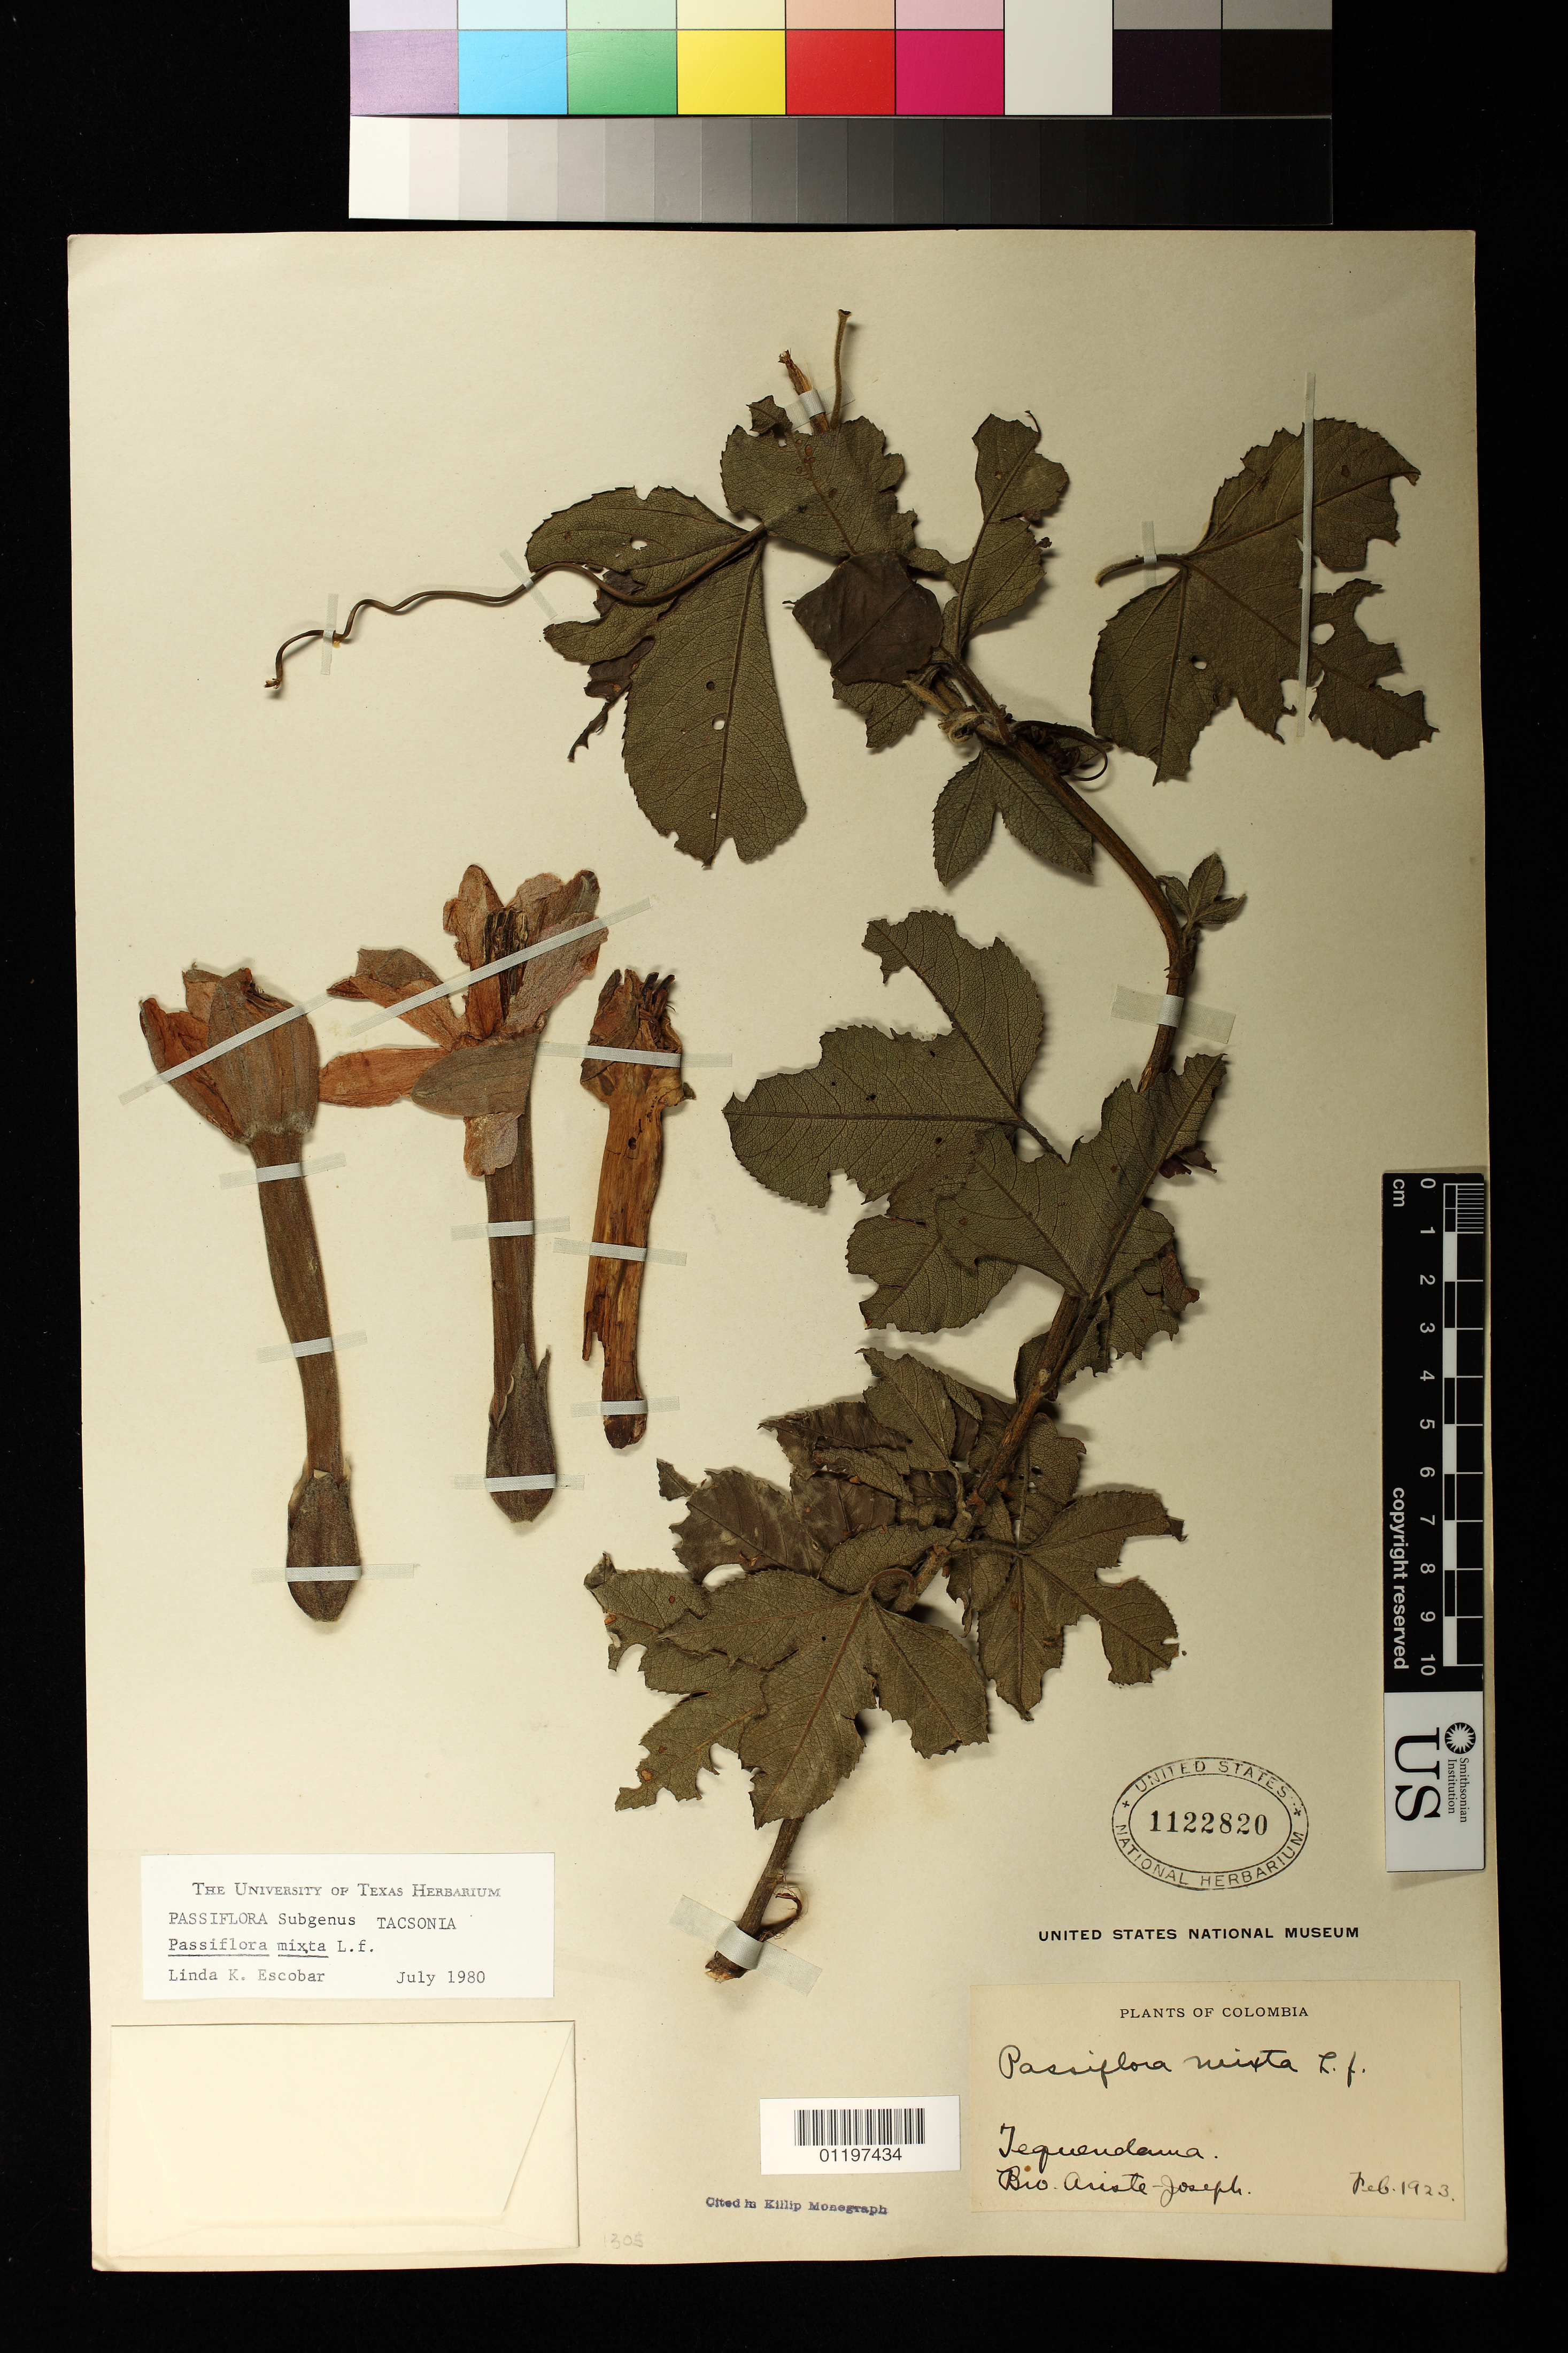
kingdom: Plantae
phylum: Tracheophyta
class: Magnoliopsida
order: Malpighiales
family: Passifloraceae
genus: Passiflora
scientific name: Passiflora mixta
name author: L. f.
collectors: Bro. Ariste-Joseph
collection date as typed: Feb 1923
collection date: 1923-02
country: Colombia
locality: Tequendama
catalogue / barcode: US 1122820